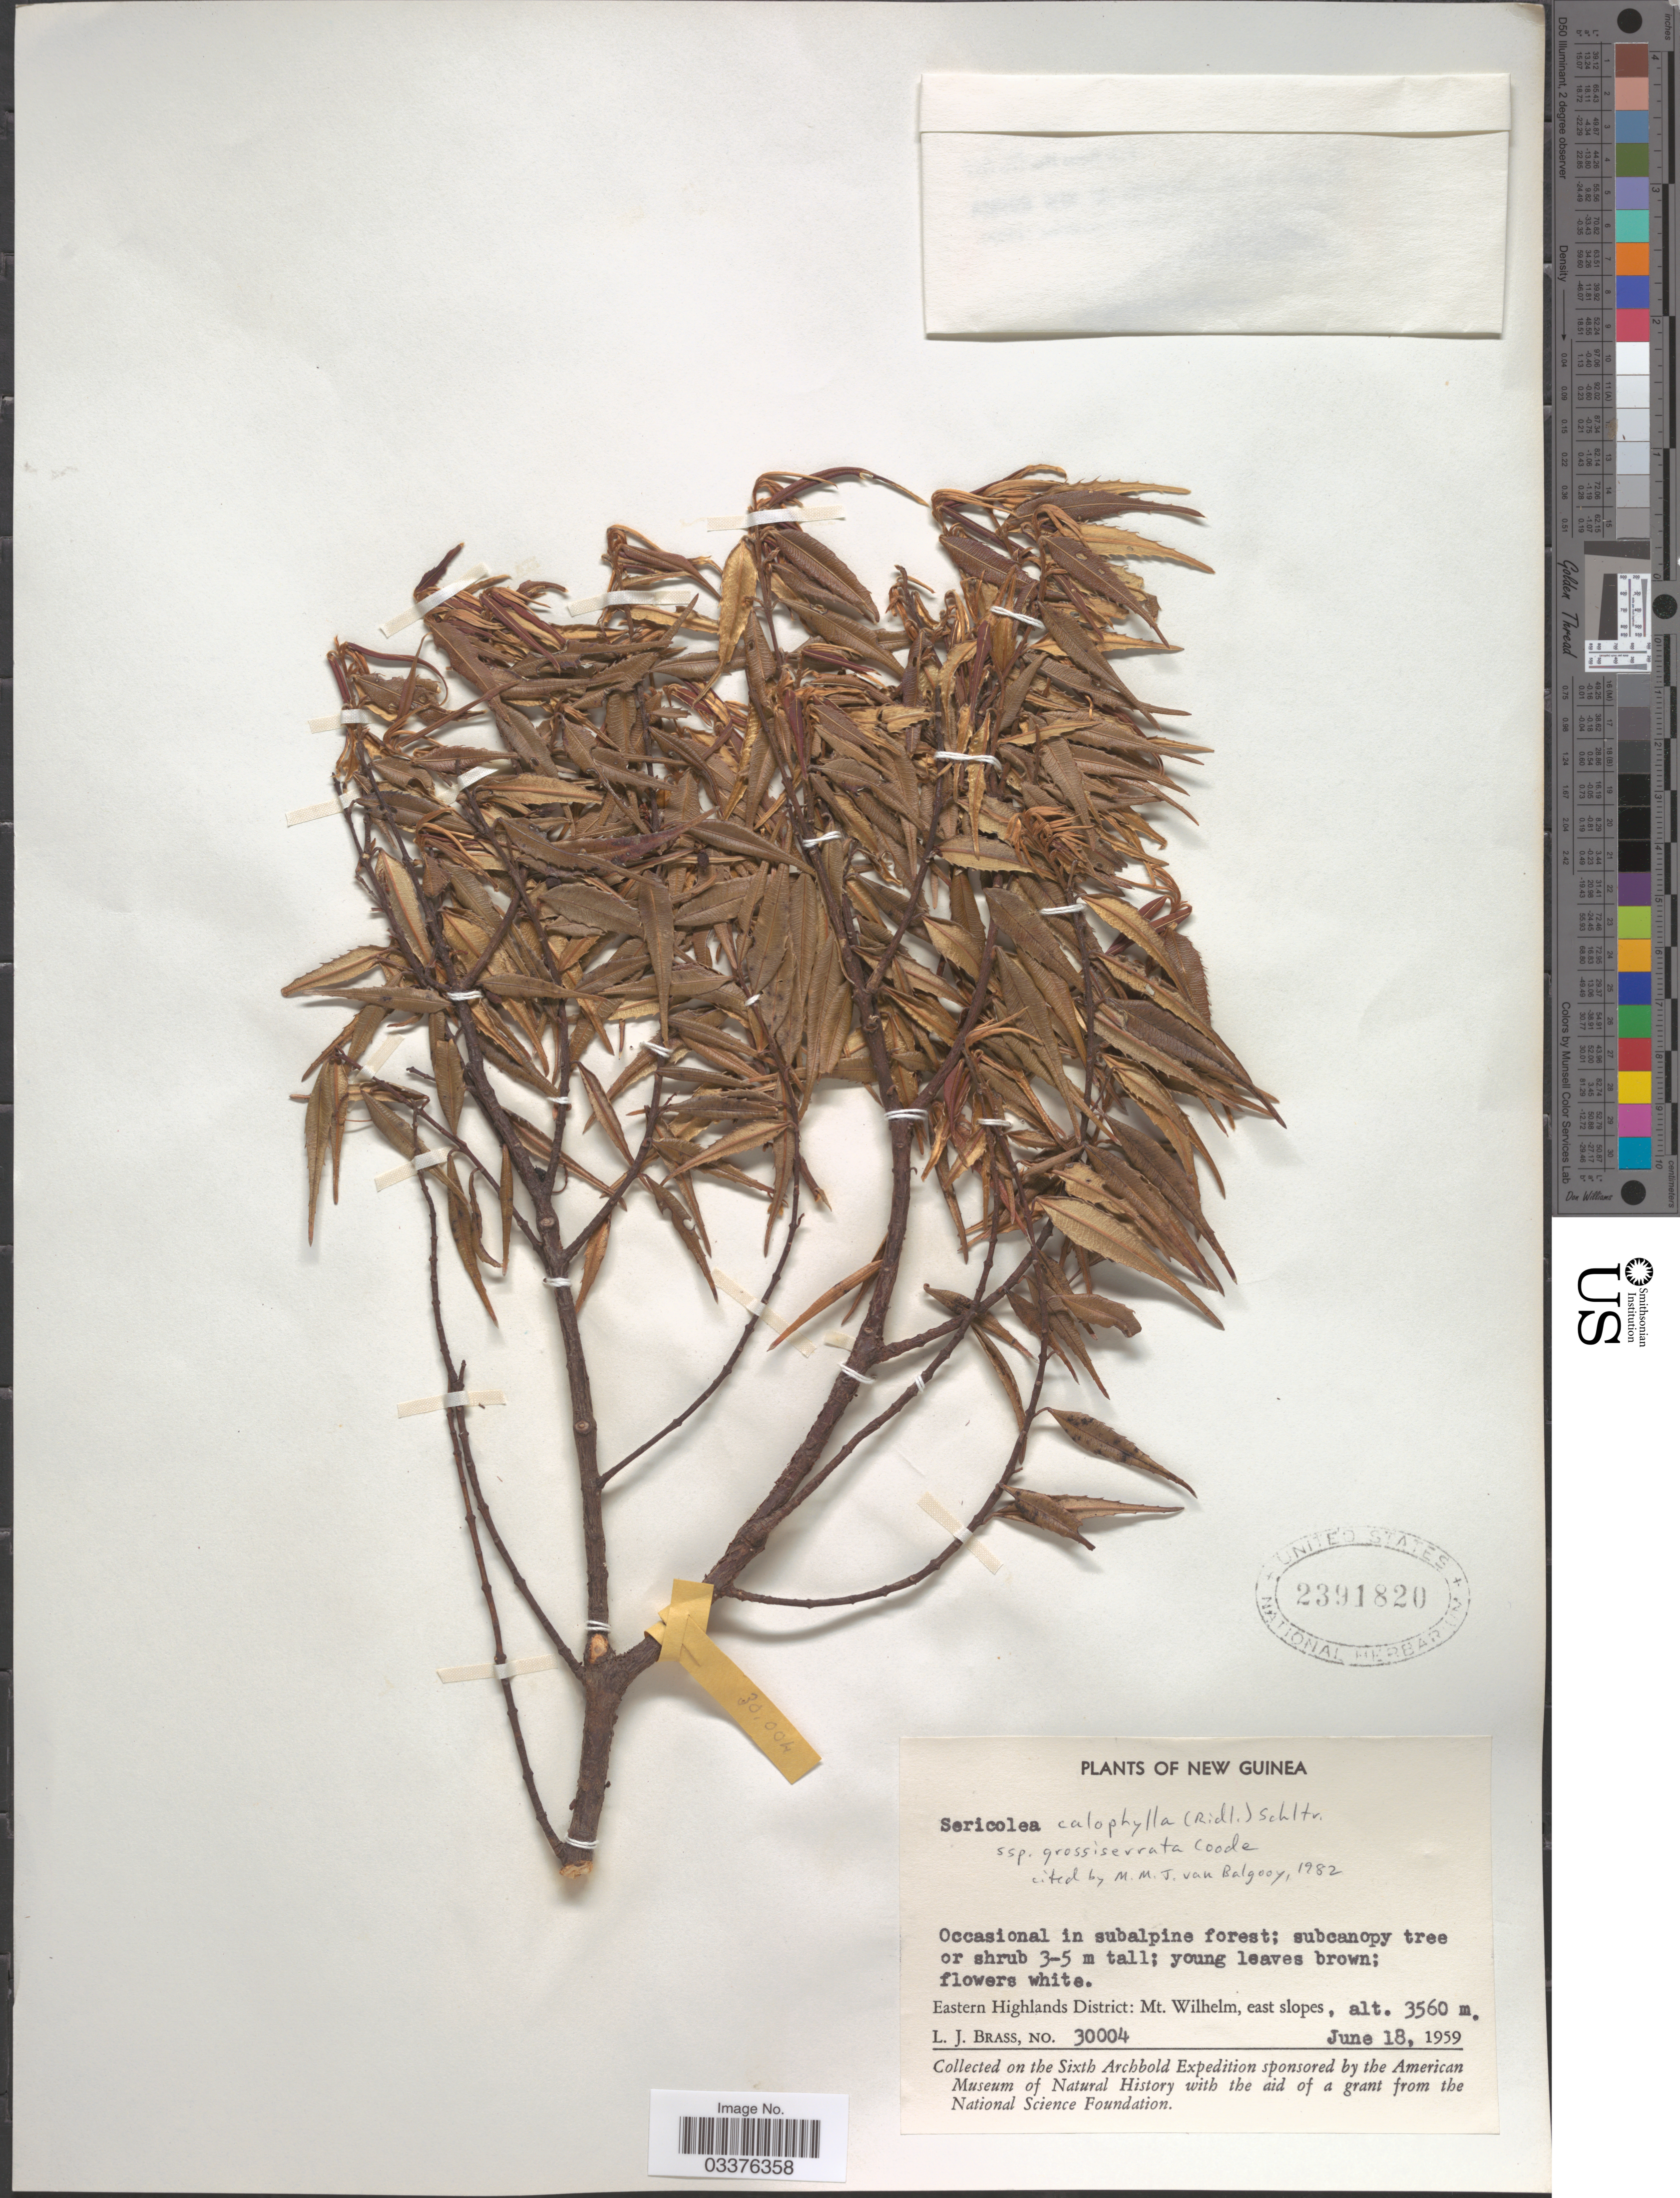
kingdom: Plantae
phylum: Tracheophyta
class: Magnoliopsida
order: Oxalidales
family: Elaeocarpaceae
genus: Sericolea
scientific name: Sericolea calophylla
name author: (Ridl.) Schltr.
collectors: L. J. Brass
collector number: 30004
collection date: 1959-06-18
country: Papua New Guinea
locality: New Guinea. Eastern Highlands District: Mt. Wilhelm, east slopes.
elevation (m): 3560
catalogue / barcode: US 2391820